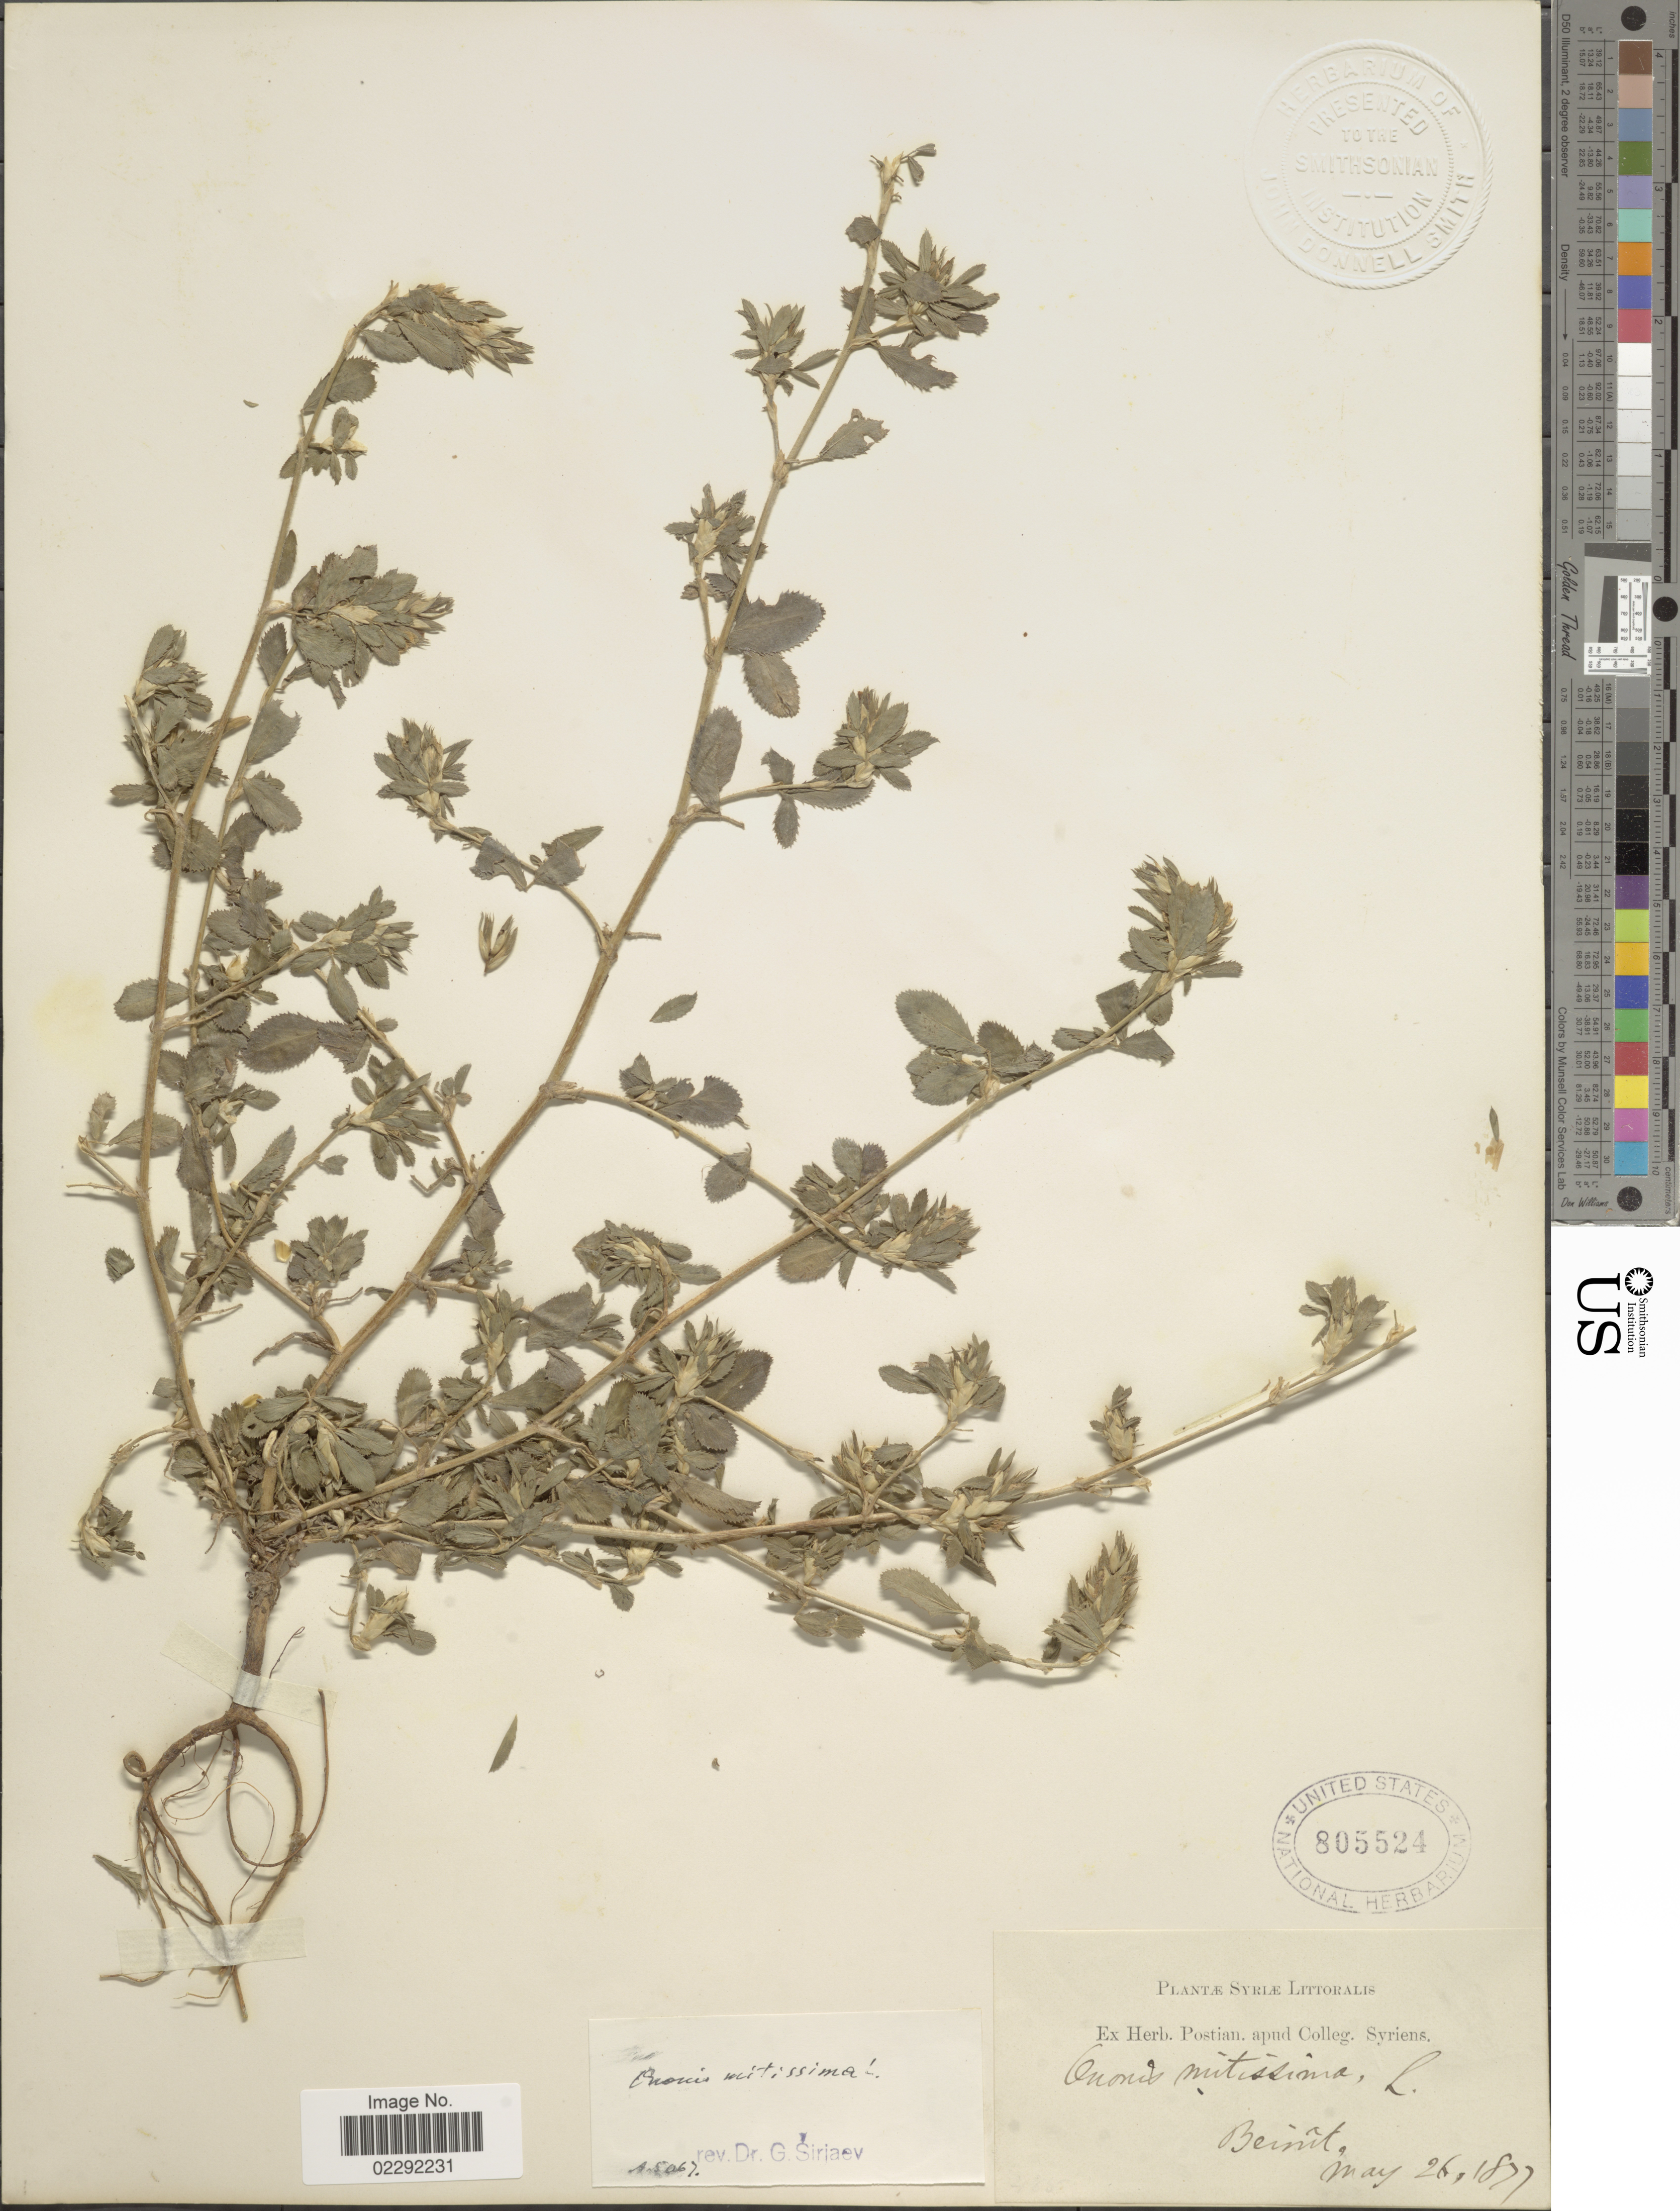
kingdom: Plantae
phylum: Tracheophyta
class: Magnoliopsida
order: Fabales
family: Fabaceae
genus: Ononis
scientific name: Ononis mitissima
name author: L.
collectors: ex herb. Postian. apud Colleg. Syriens. Protest. USE "Fannie P. A. Shepard" (10308853) AS PRIMARY COLLECTOR INSTEAD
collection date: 1877-05-26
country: Lebanon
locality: Syriae Littoralis. Beirut.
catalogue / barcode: US 805524